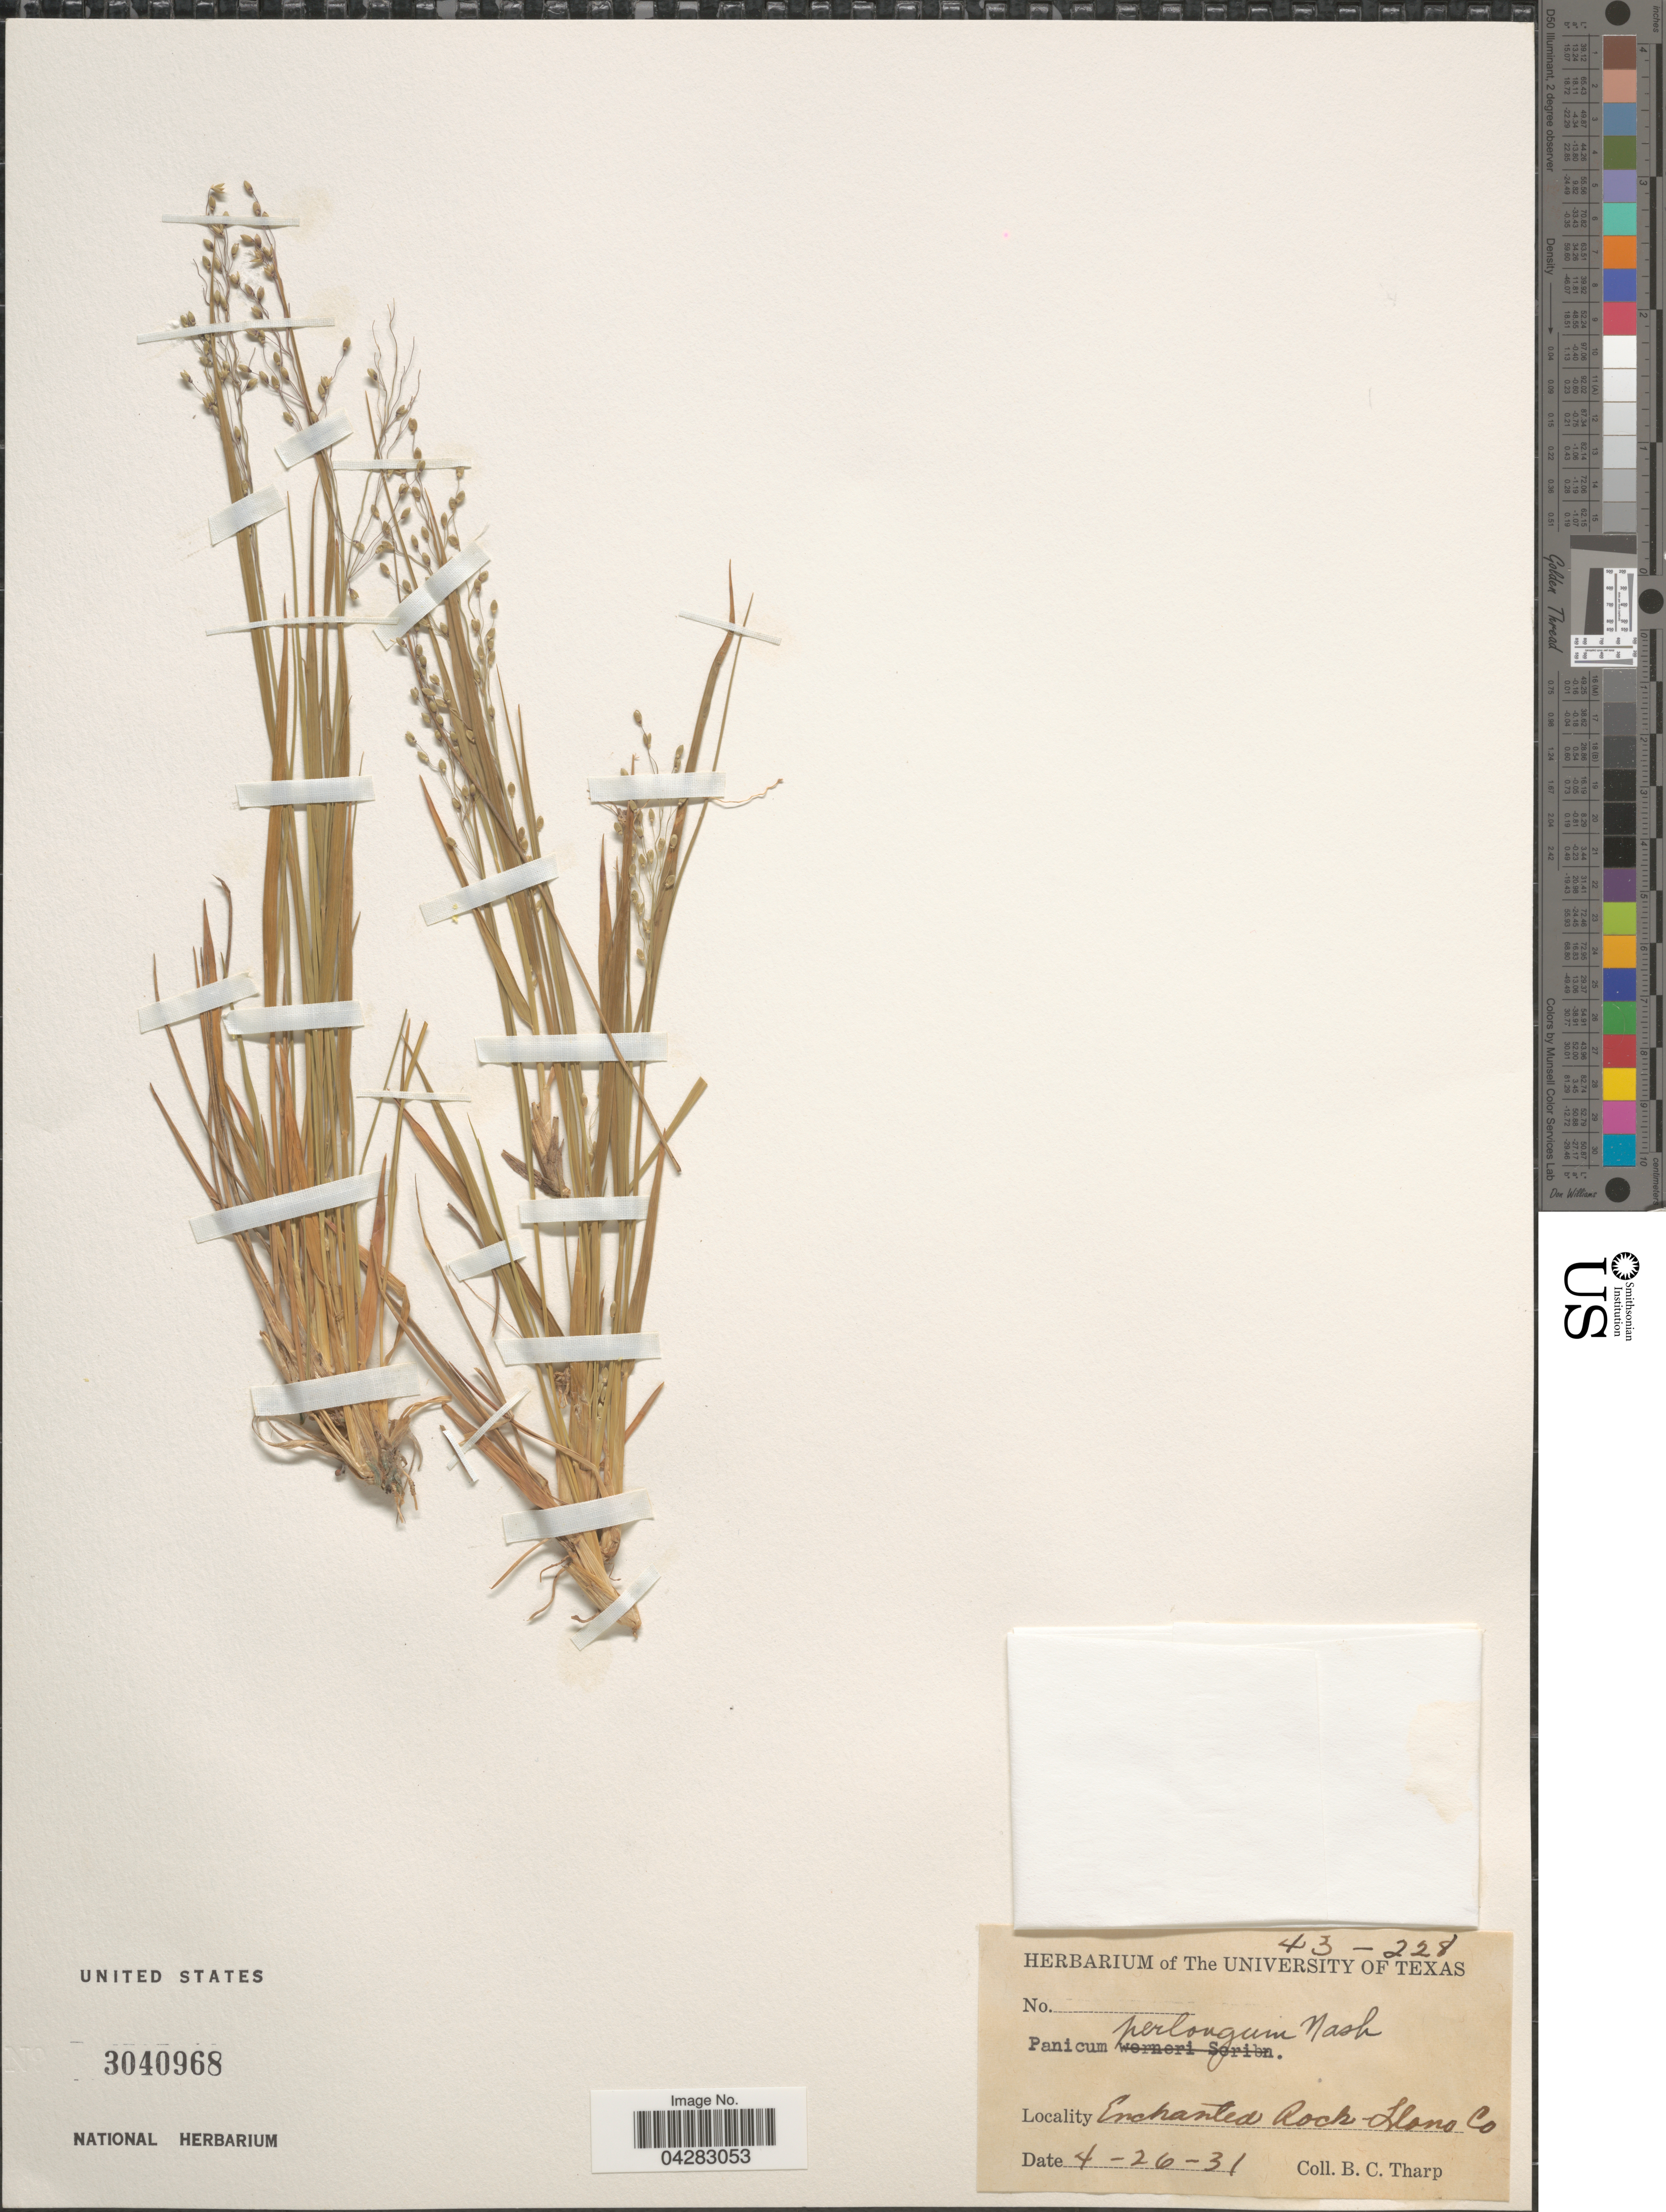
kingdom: Plantae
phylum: Tracheophyta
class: Liliopsida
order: Poales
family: Poaceae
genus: Dichanthelium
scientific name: Dichanthelium linearifolium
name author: (Scribn.) Gould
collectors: B. C. Tharp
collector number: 43-228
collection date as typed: Transcribed d/m/y: 26/4/31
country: United States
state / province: Texas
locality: Enchanted Rock Llano Co.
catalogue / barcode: US 3040968